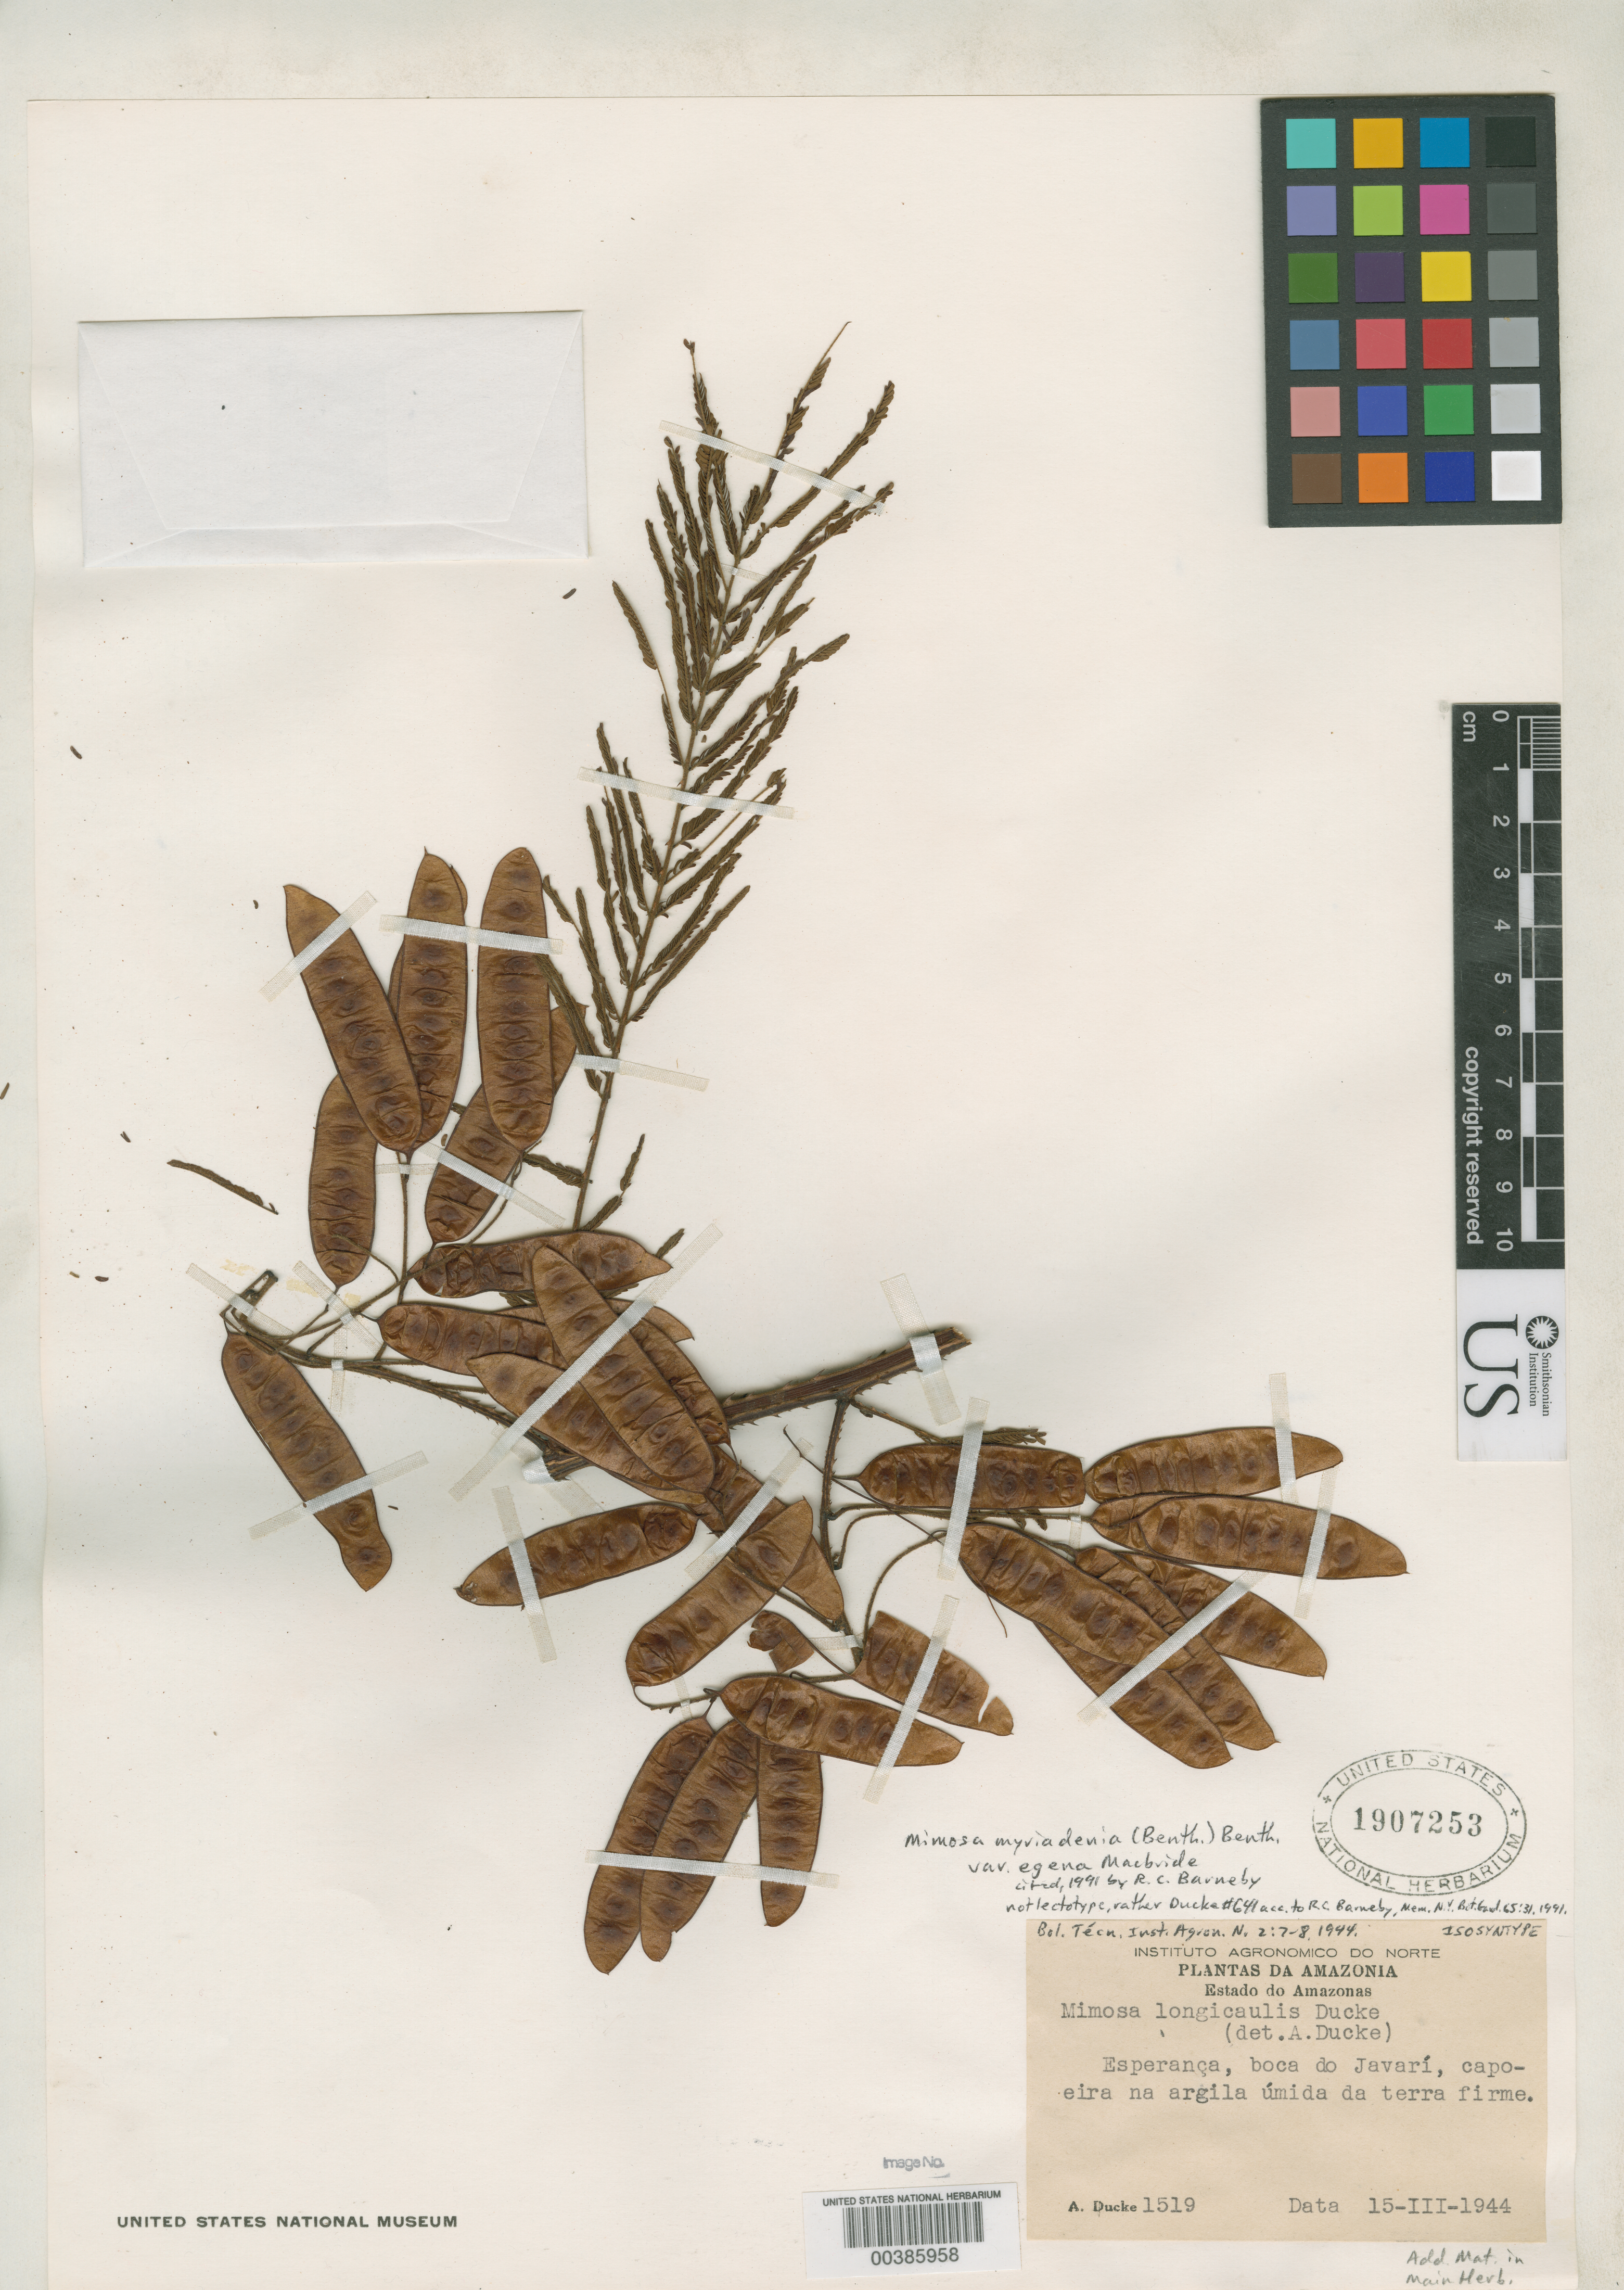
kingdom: Plantae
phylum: Tracheophyta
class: Magnoliopsida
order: Fabales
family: Fabaceae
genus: Mimosa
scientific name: Mimosa longicaulis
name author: Ducke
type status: Isosyntype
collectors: A. Ducke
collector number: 1519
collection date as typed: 15 Mar 1944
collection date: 1944-03-15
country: Brazil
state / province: Amazonas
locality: Esperanca, Boca do Javari.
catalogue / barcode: US 1907253